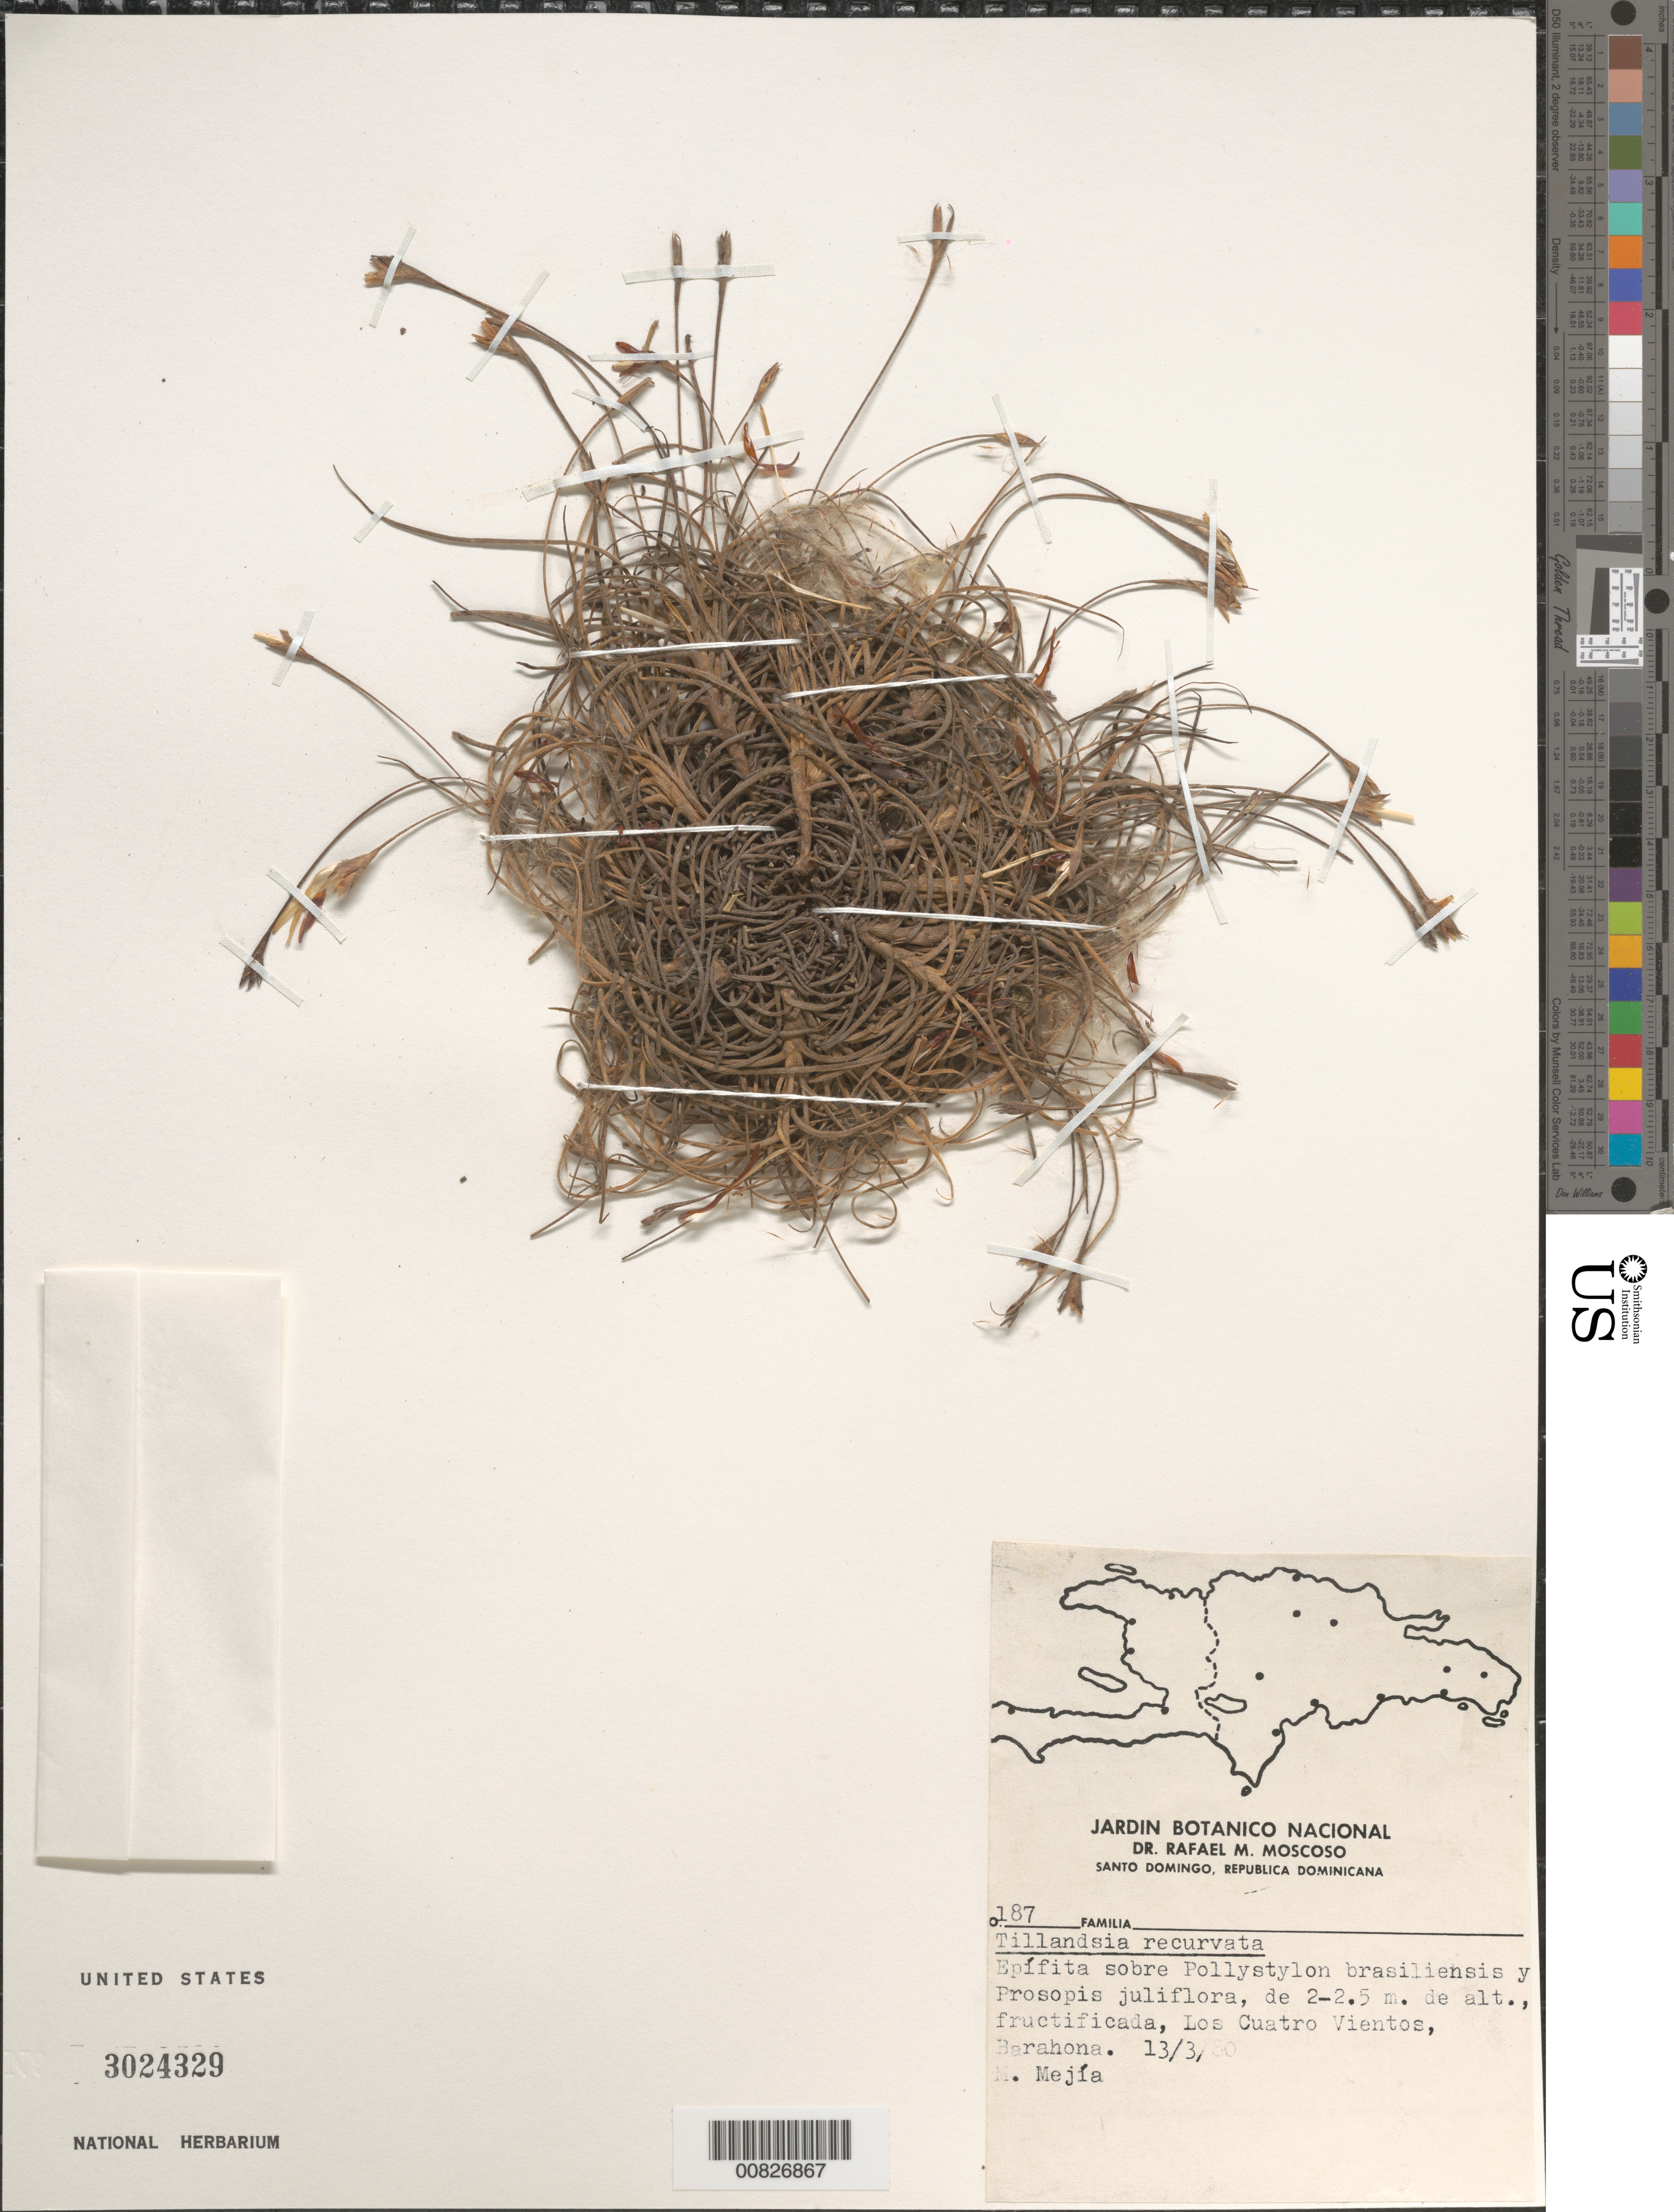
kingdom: Plantae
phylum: Tracheophyta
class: Liliopsida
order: Poales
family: Bromeliaceae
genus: Tillandsia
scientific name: Tillandsia recurvata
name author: L.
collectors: M. Mejia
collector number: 187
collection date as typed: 13 Mar 1980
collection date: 1980-03-13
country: Dominican Republic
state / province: Barahona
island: Hispaniola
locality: Los Cuatro Vientos, Barahona.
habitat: Sobre Pollystylon brasiliensis y Prosopis juliflora, de 2-2.5 m. de alt.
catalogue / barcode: US 3024329